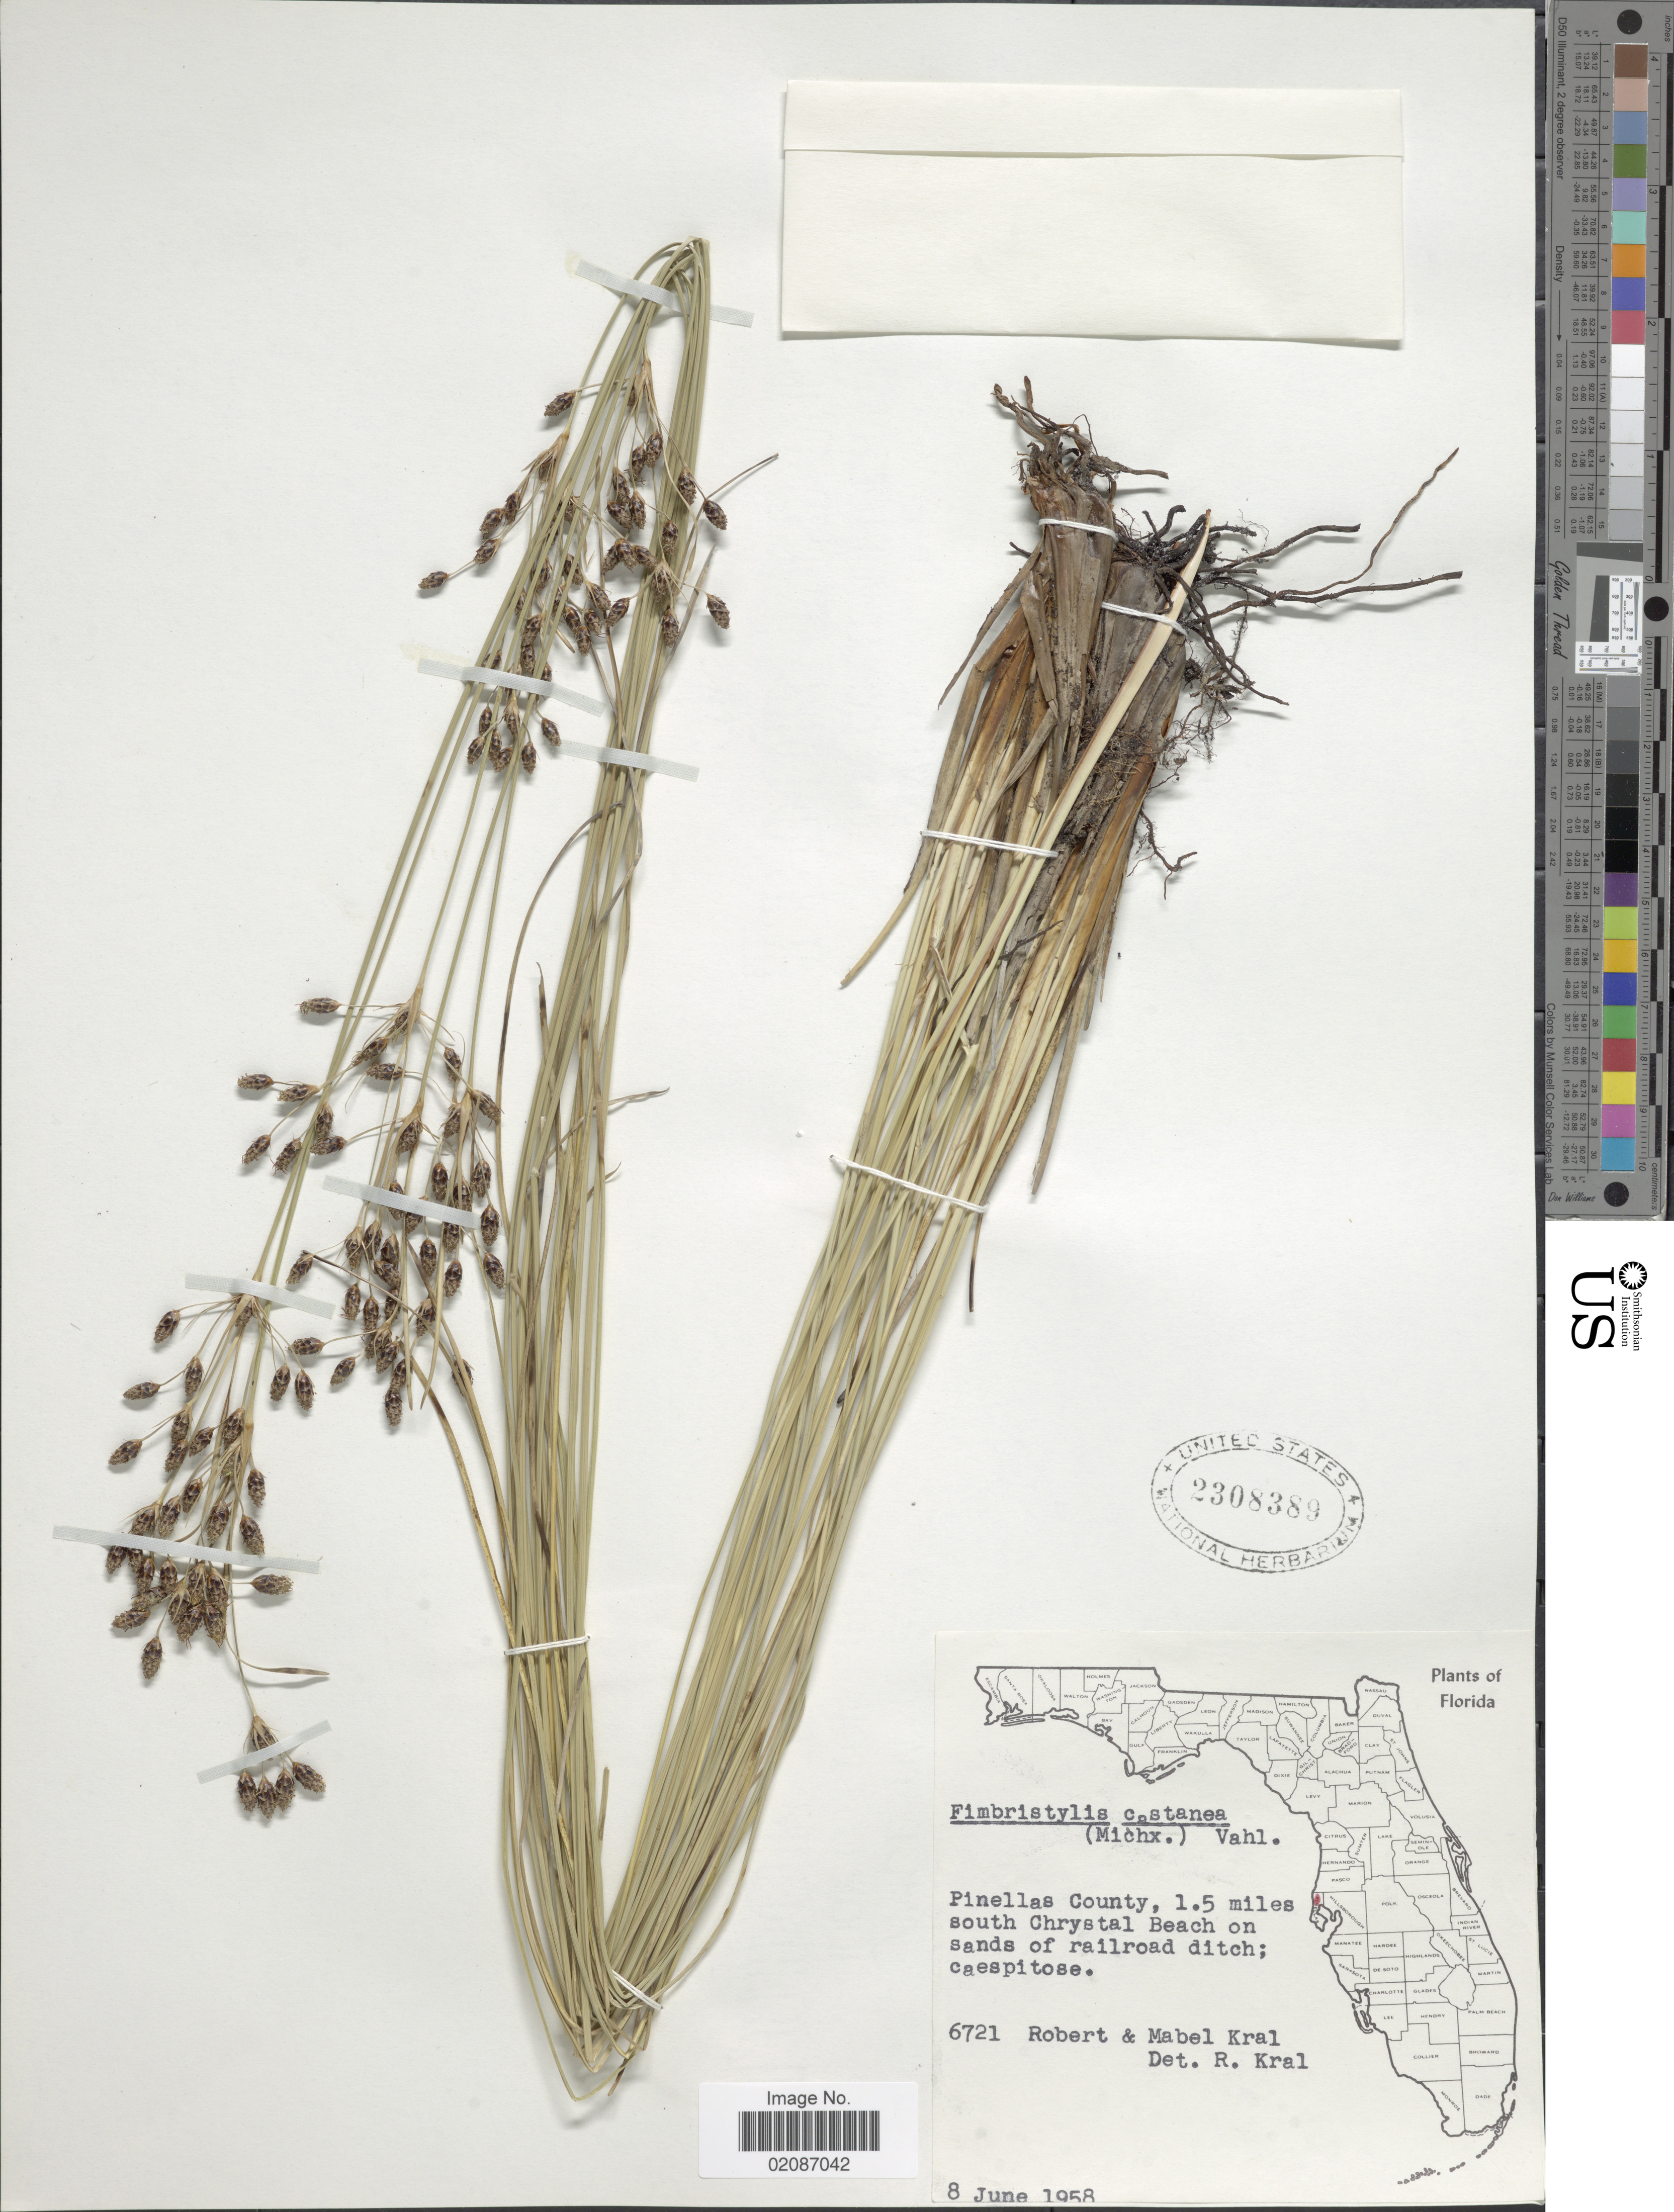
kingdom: Plantae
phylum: Tracheophyta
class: Liliopsida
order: Poales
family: Cyperaceae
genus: Fimbristylis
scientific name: Fimbristylis spadicea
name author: (L.) Vahl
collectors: R. Kral & M. Kral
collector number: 6721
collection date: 1958-06-08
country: United States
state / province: Florida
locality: Pinellas County, 1.5 miles south Chrystal Beach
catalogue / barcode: US 2308389